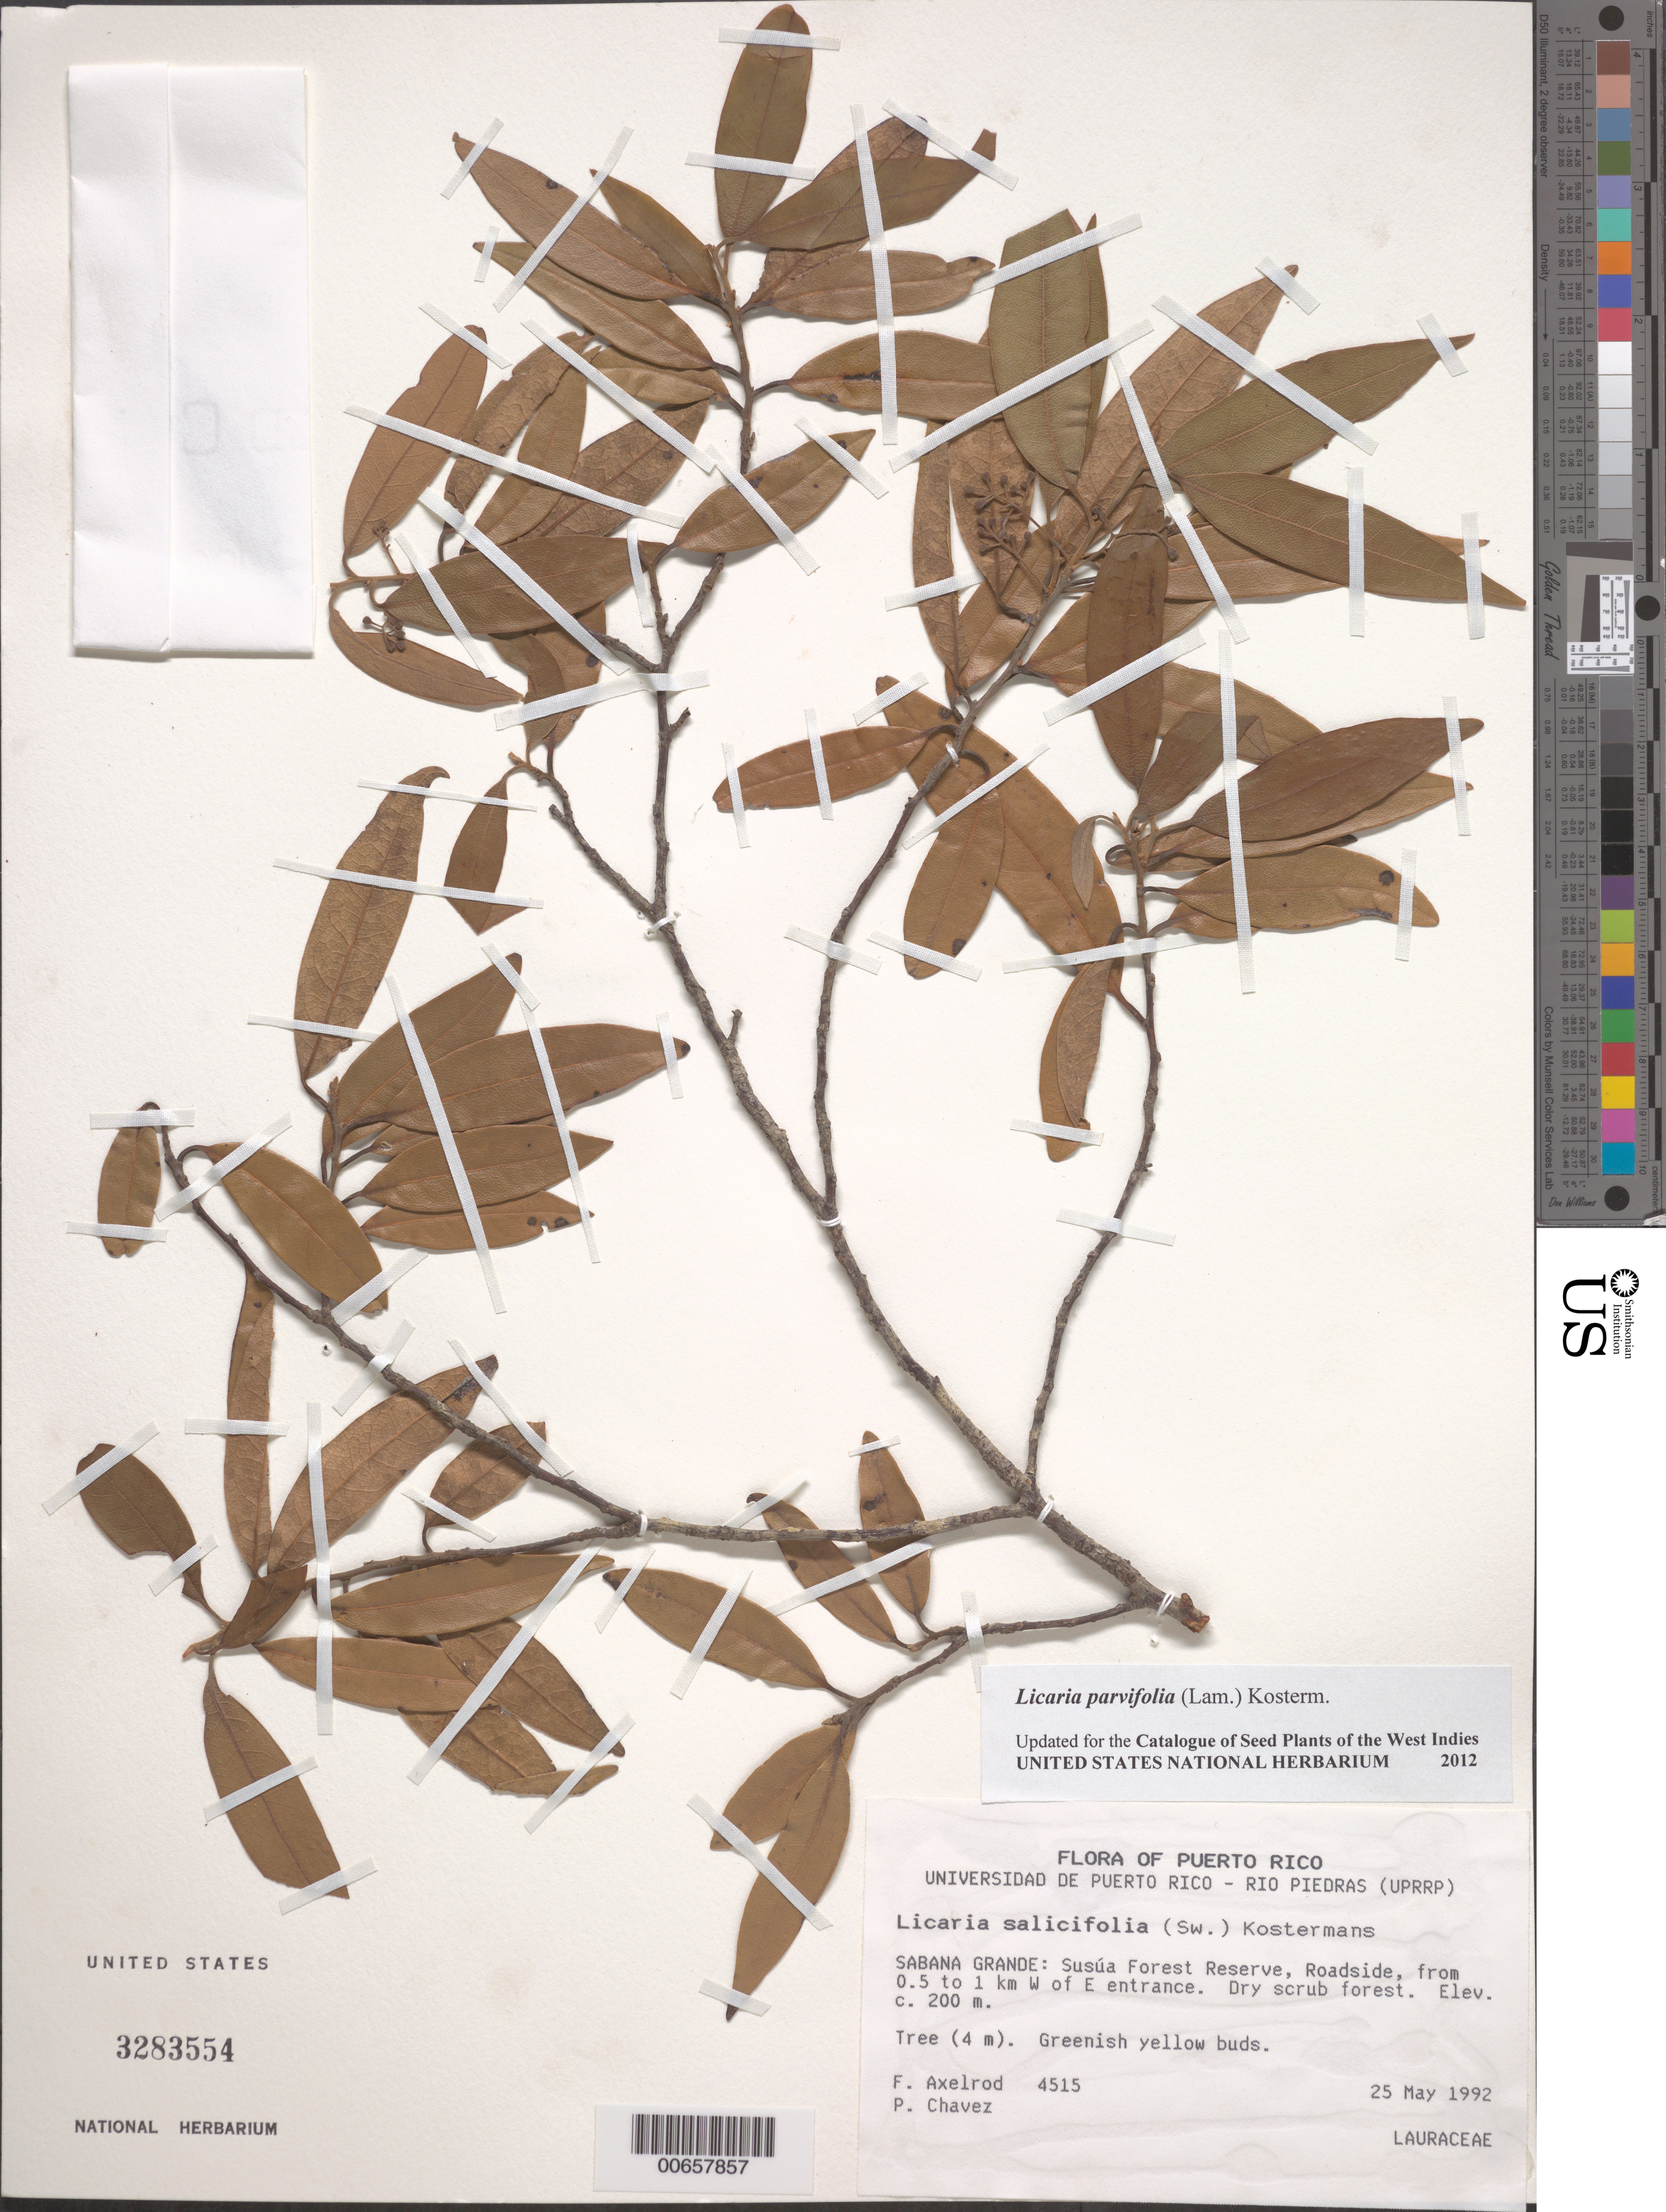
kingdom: Plantae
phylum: Tracheophyta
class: Magnoliopsida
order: Laurales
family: Lauraceae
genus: Licaria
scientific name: Licaria salicifolia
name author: (Sw.) Kosterm.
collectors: F. S. Axelrod & P. Chavez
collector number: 4515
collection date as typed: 25 May 1992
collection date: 1992-05-25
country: Puerto Rico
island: Greater Antilles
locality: Sabana Grande: Susua Forest Reserve, from 0.5 to 1 km W of E entrance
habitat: Dry scrub forest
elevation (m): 200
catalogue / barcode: US 3283554